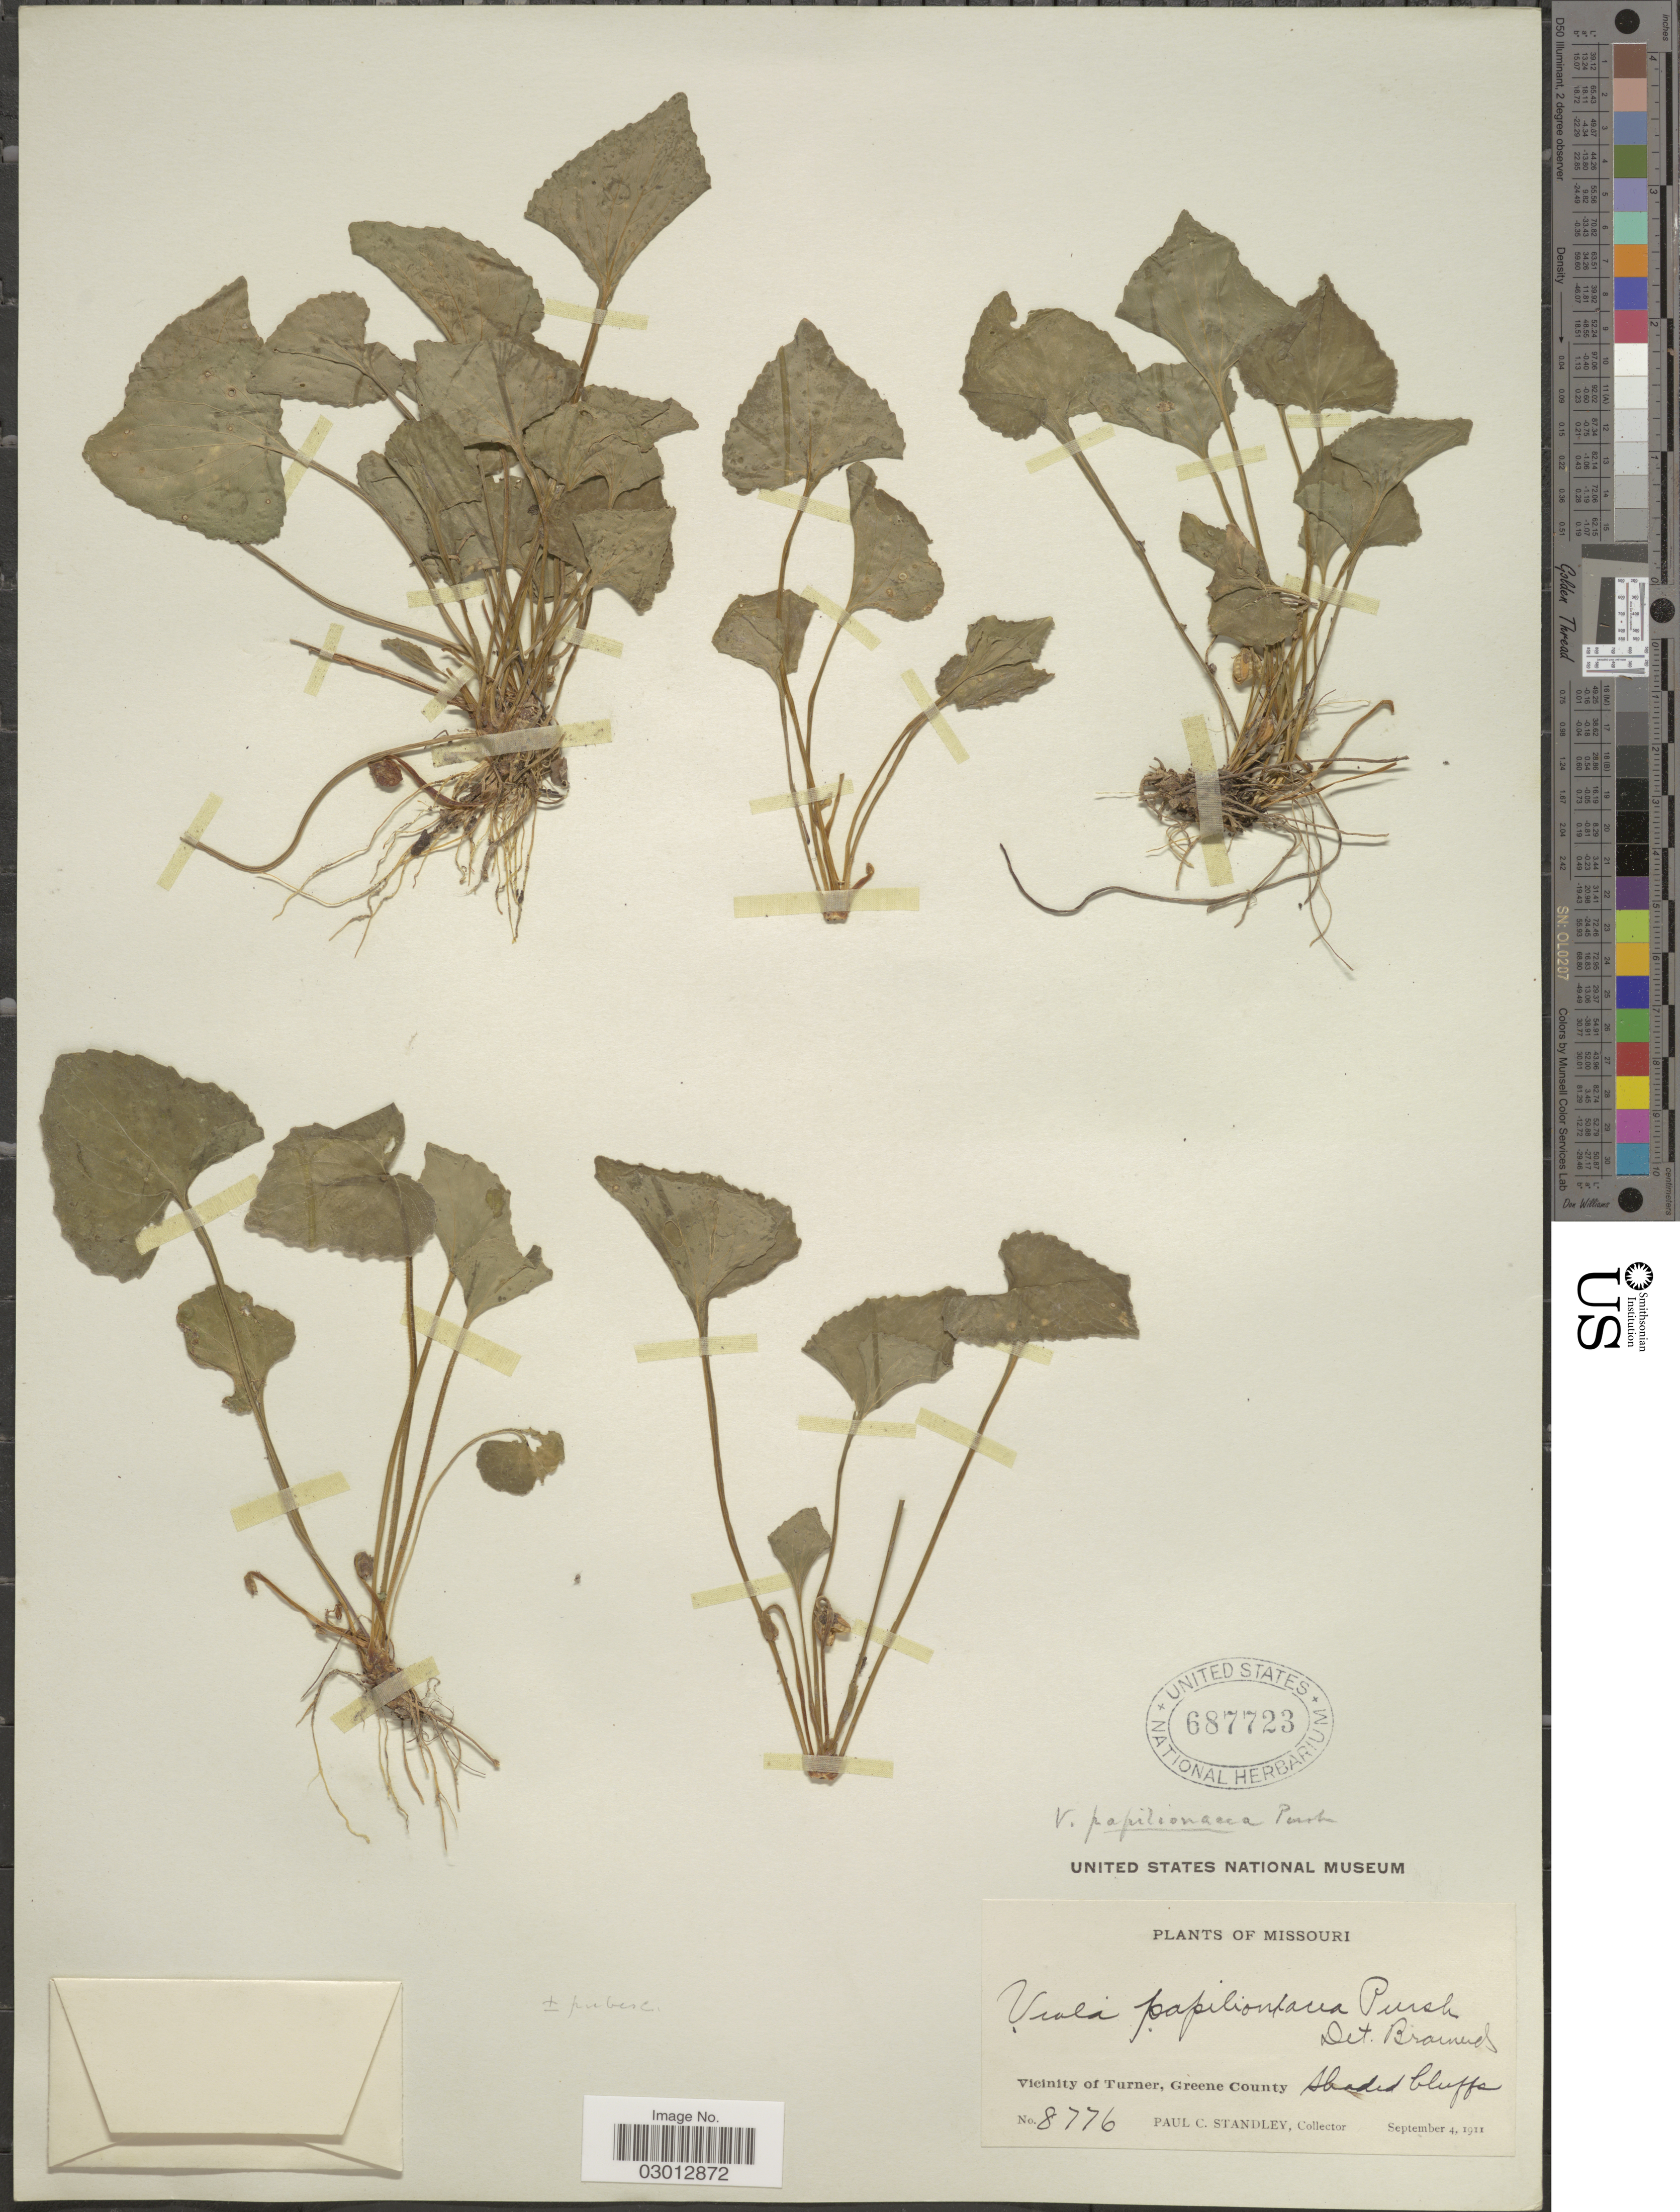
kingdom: Plantae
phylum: Tracheophyta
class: Magnoliopsida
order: Malpighiales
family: Violaceae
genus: Viola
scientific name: Viola papilionacea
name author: Pursh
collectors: P. C. Standley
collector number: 8776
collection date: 1911-09-04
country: United States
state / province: Missouri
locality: Vicinity of Turner, Greene County.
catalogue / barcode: US 687723